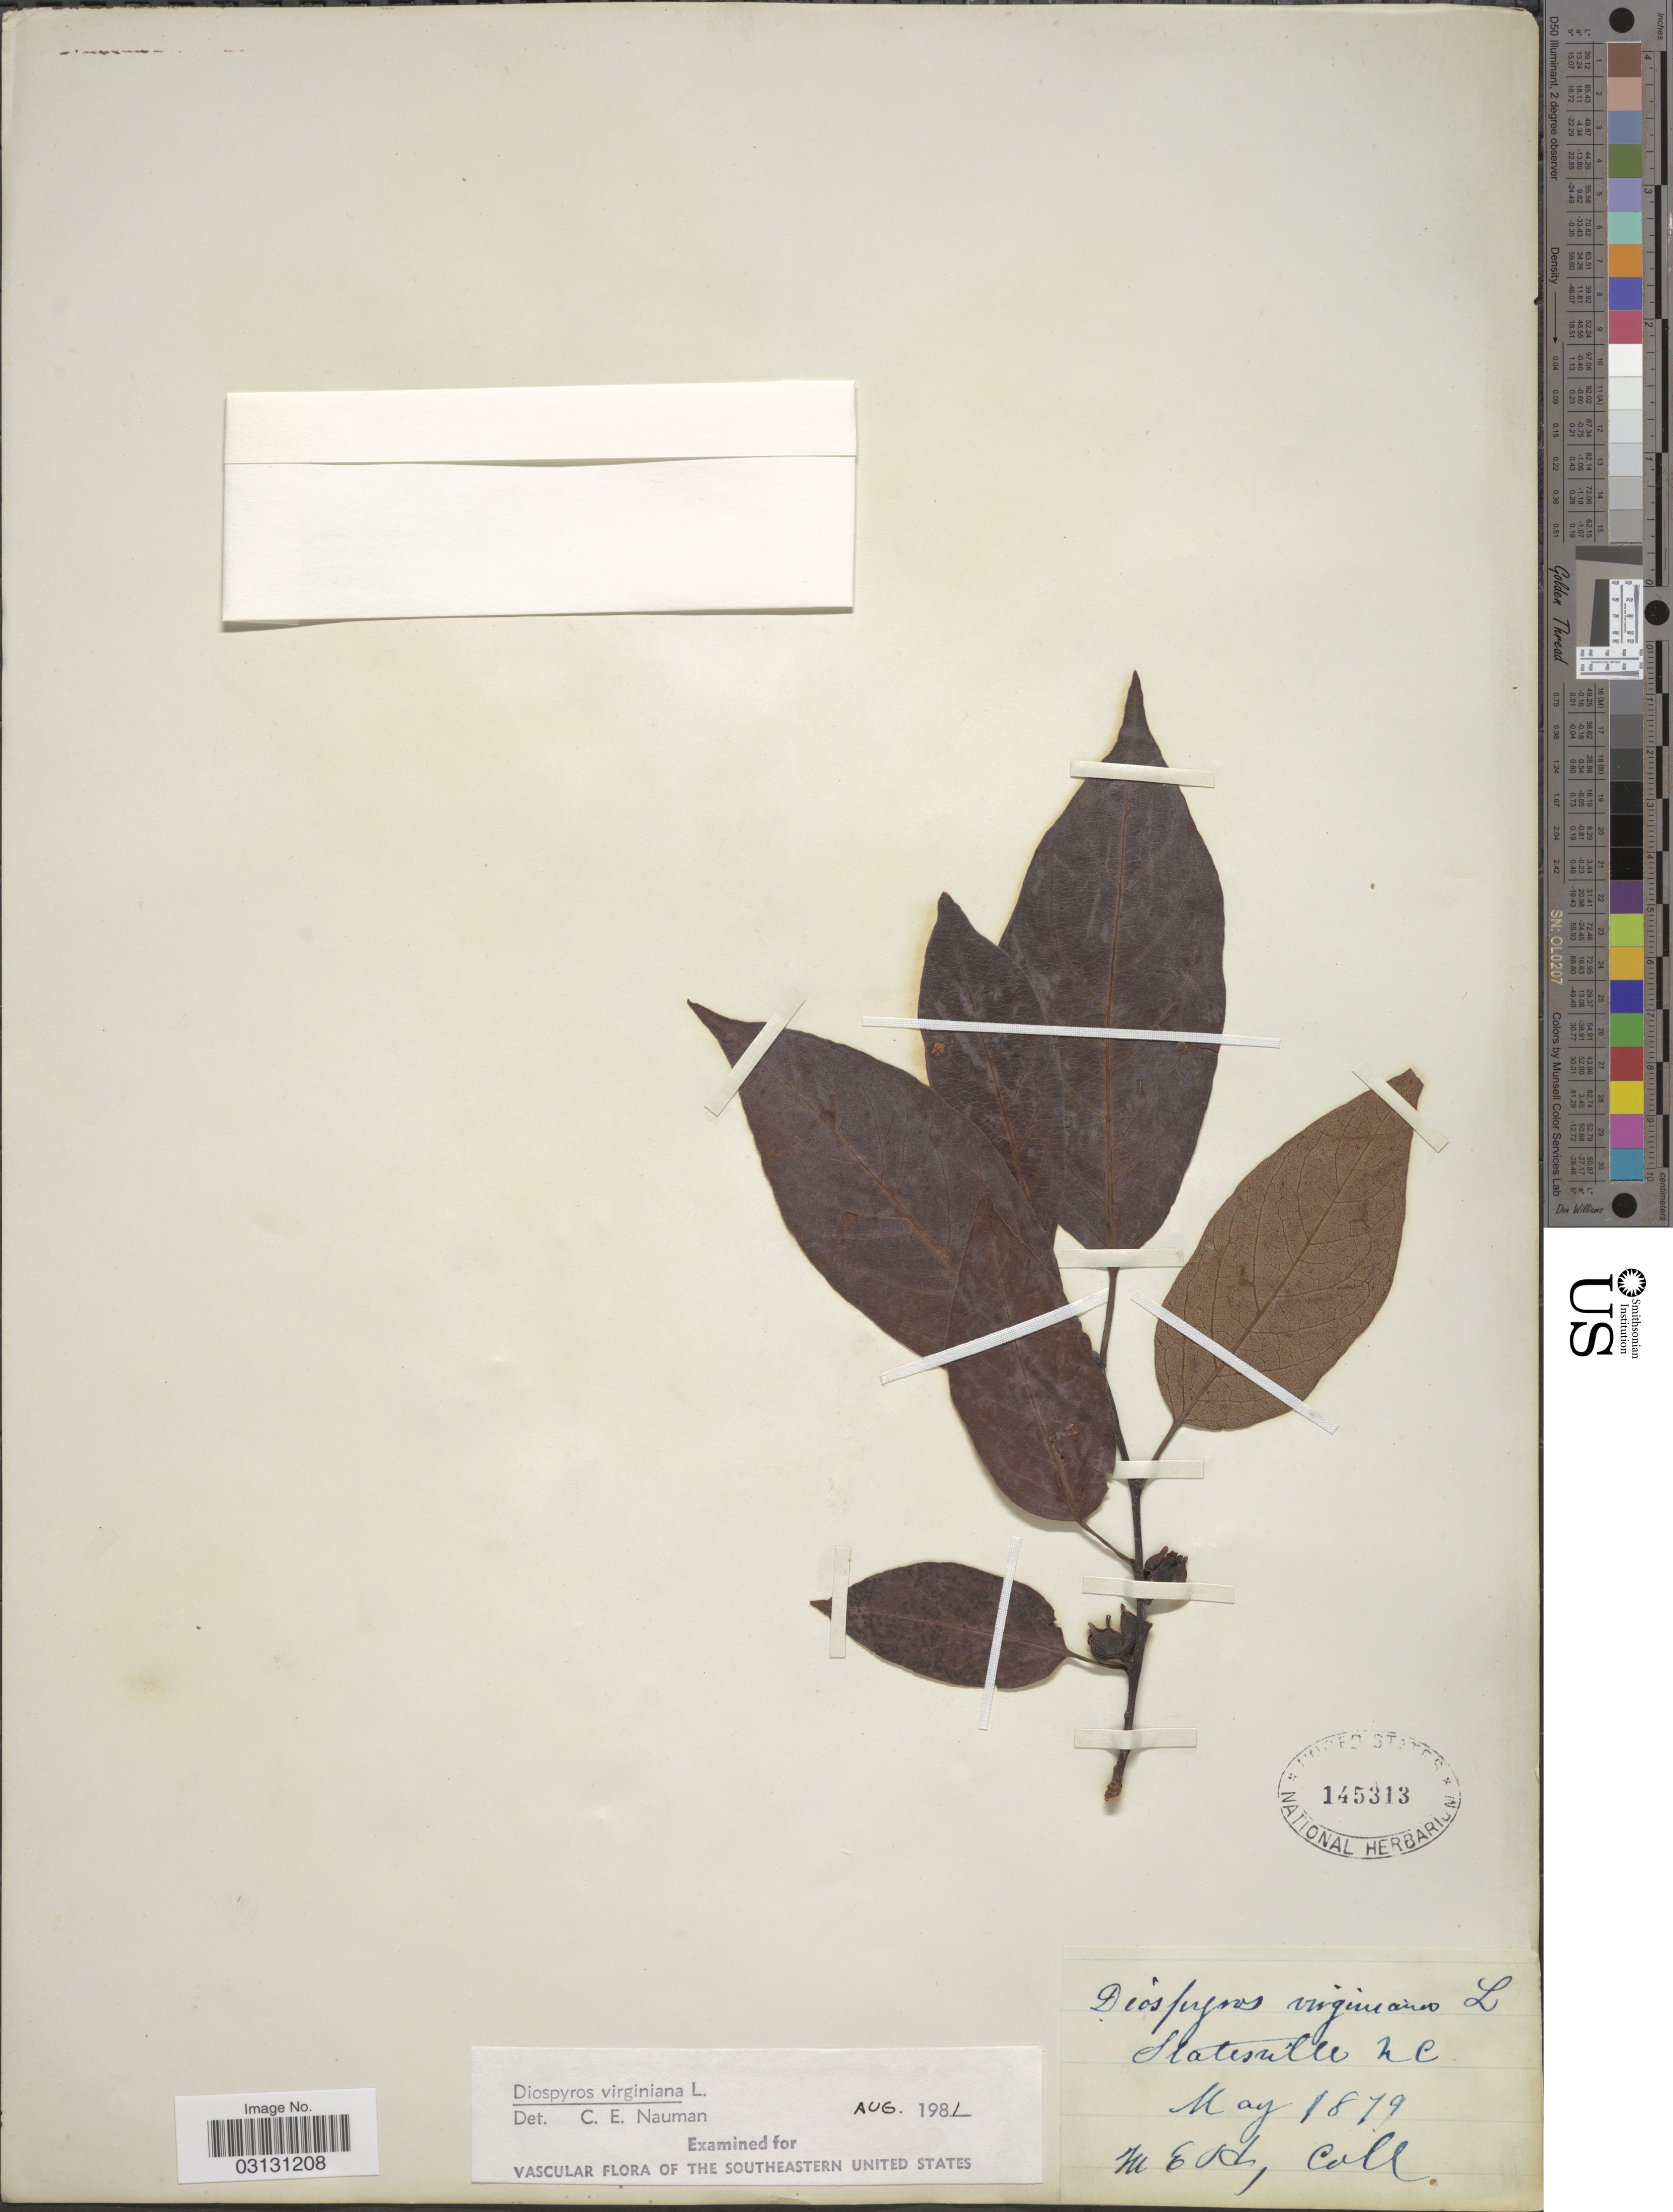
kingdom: Plantae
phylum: Tracheophyta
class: Magnoliopsida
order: Ericales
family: Ebenaceae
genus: Diospyros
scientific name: Diospyros virginiana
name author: L.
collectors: M. E. H.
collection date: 1879-05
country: United States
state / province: North Carolina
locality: Statesville.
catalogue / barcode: US 145313